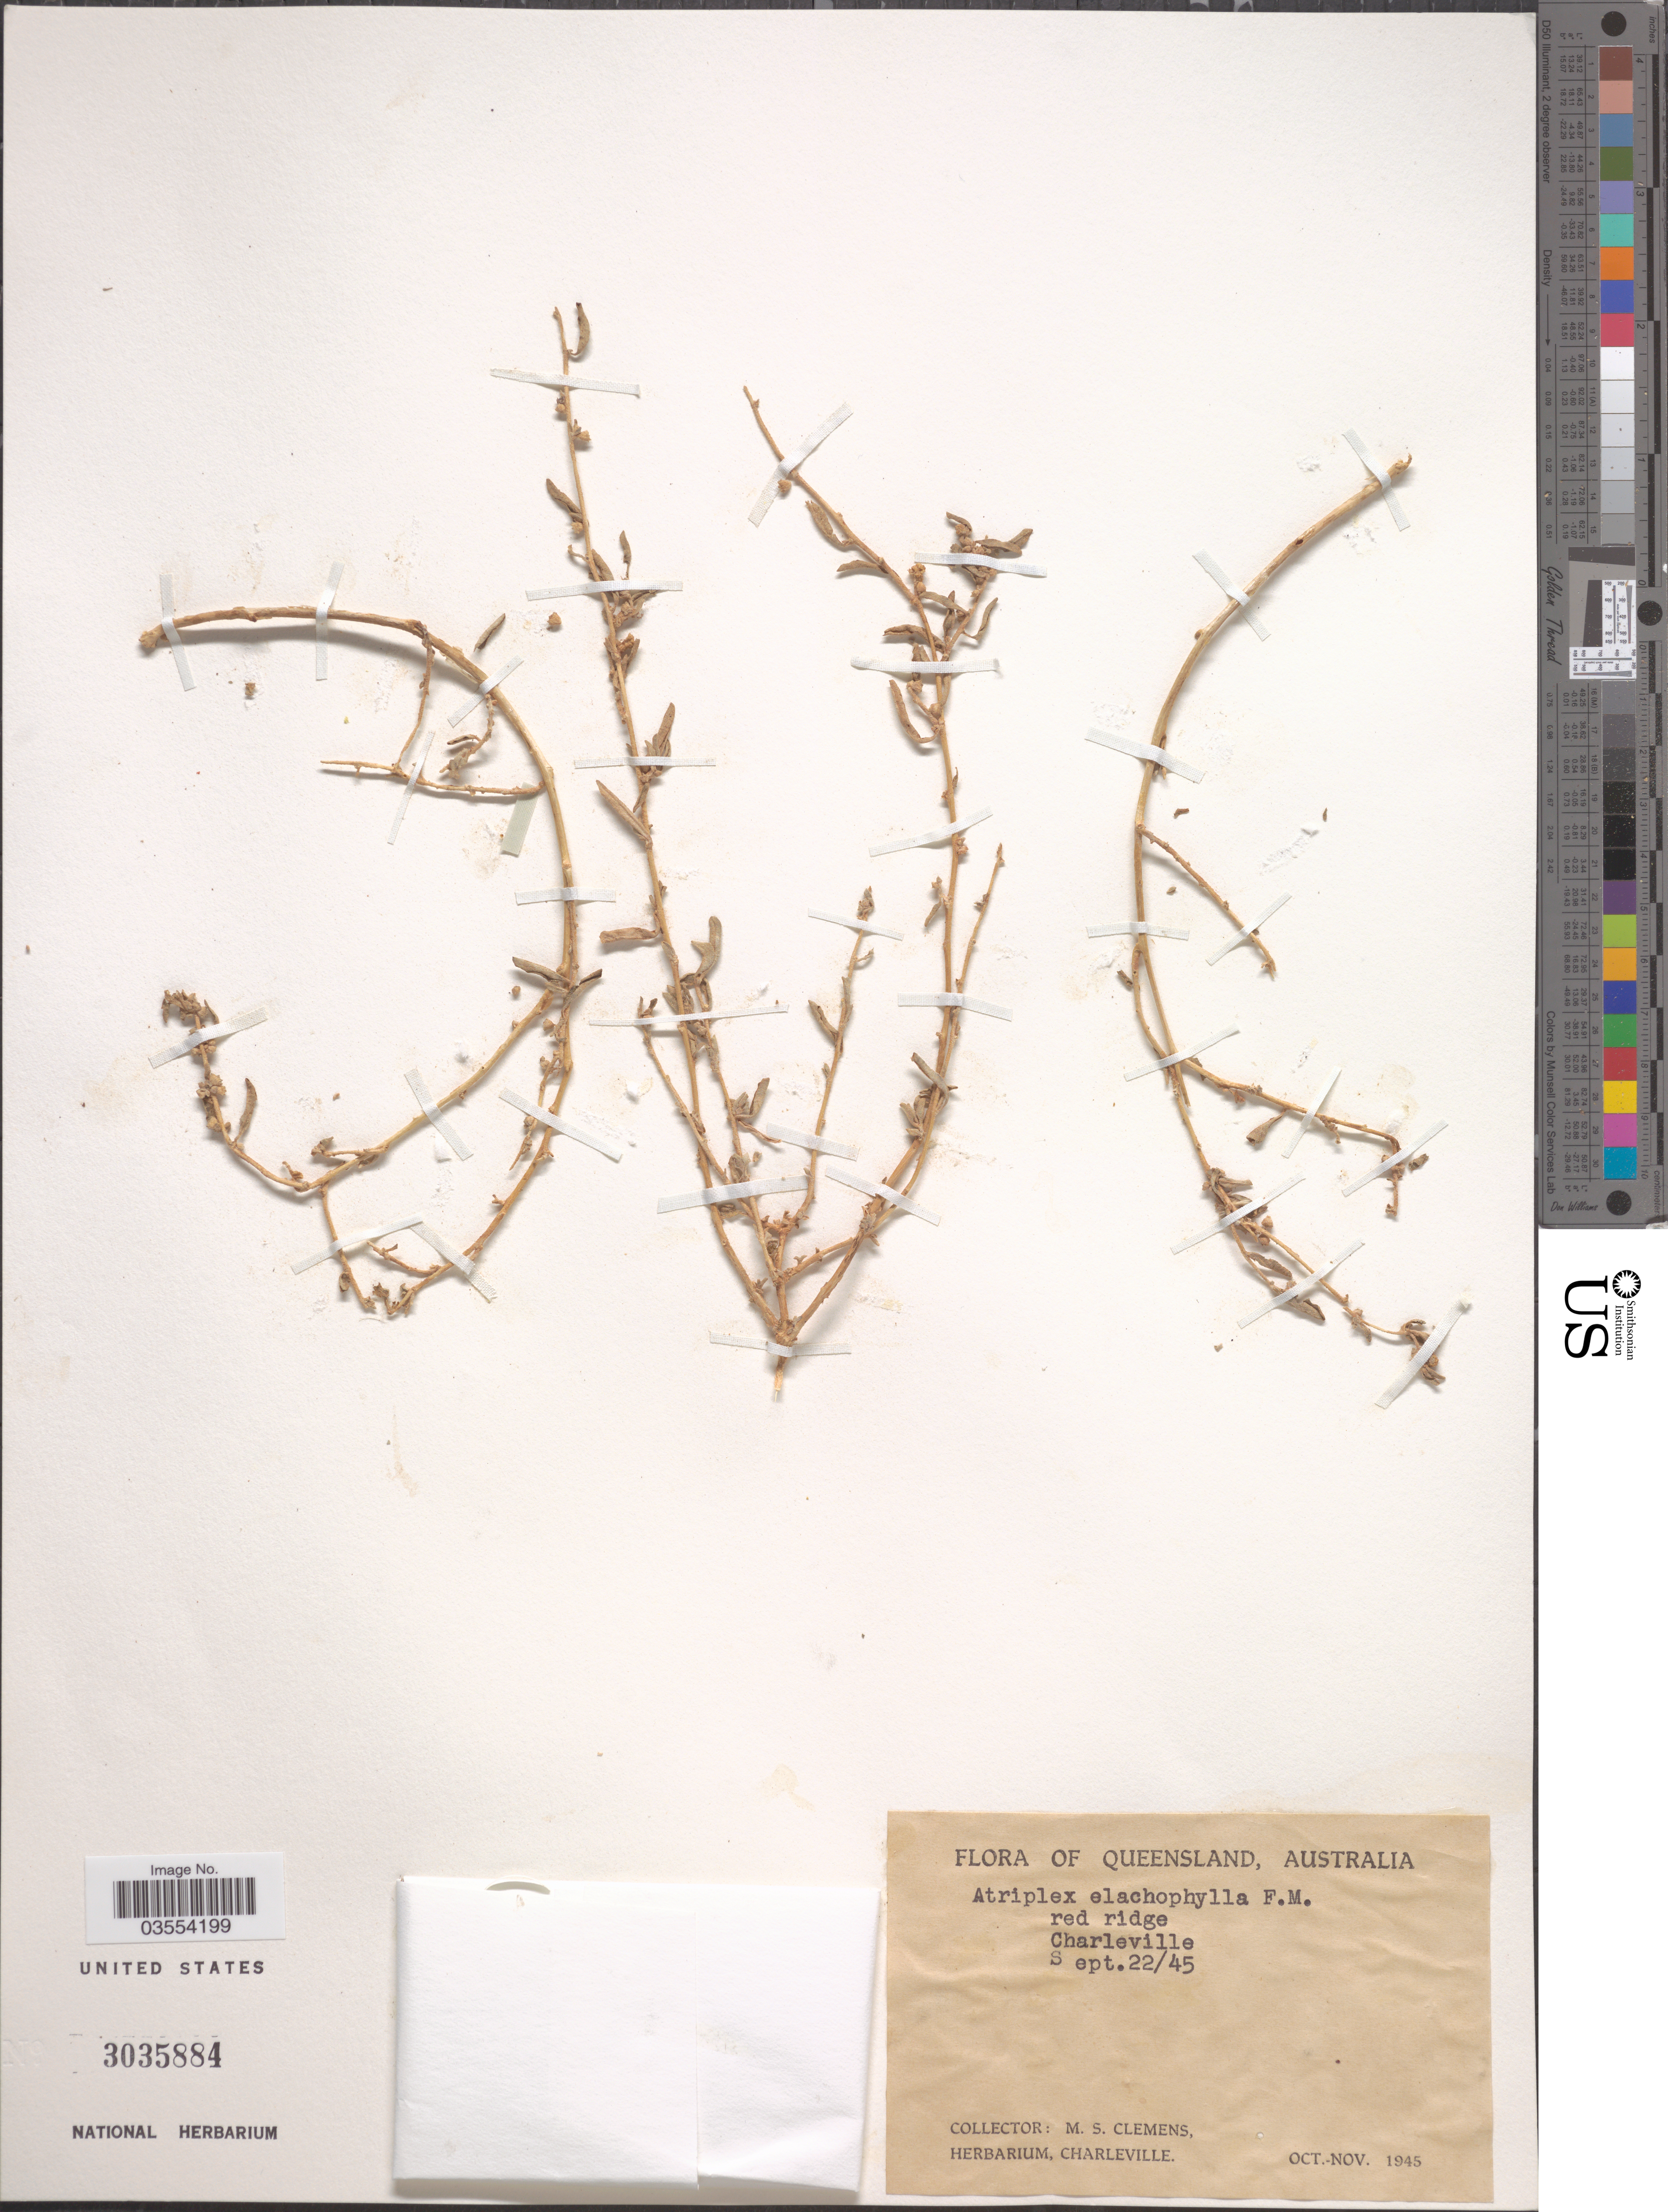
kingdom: Plantae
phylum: Tracheophyta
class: Magnoliopsida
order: Caryophyllales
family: Amaranthaceae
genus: Atriplex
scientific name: Atriplex elachophylla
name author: F. Muell.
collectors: M. S. Clemens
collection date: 1945-09-22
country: Australia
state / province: Queensland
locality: Red ridge, Charleville.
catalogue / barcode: US 3035884